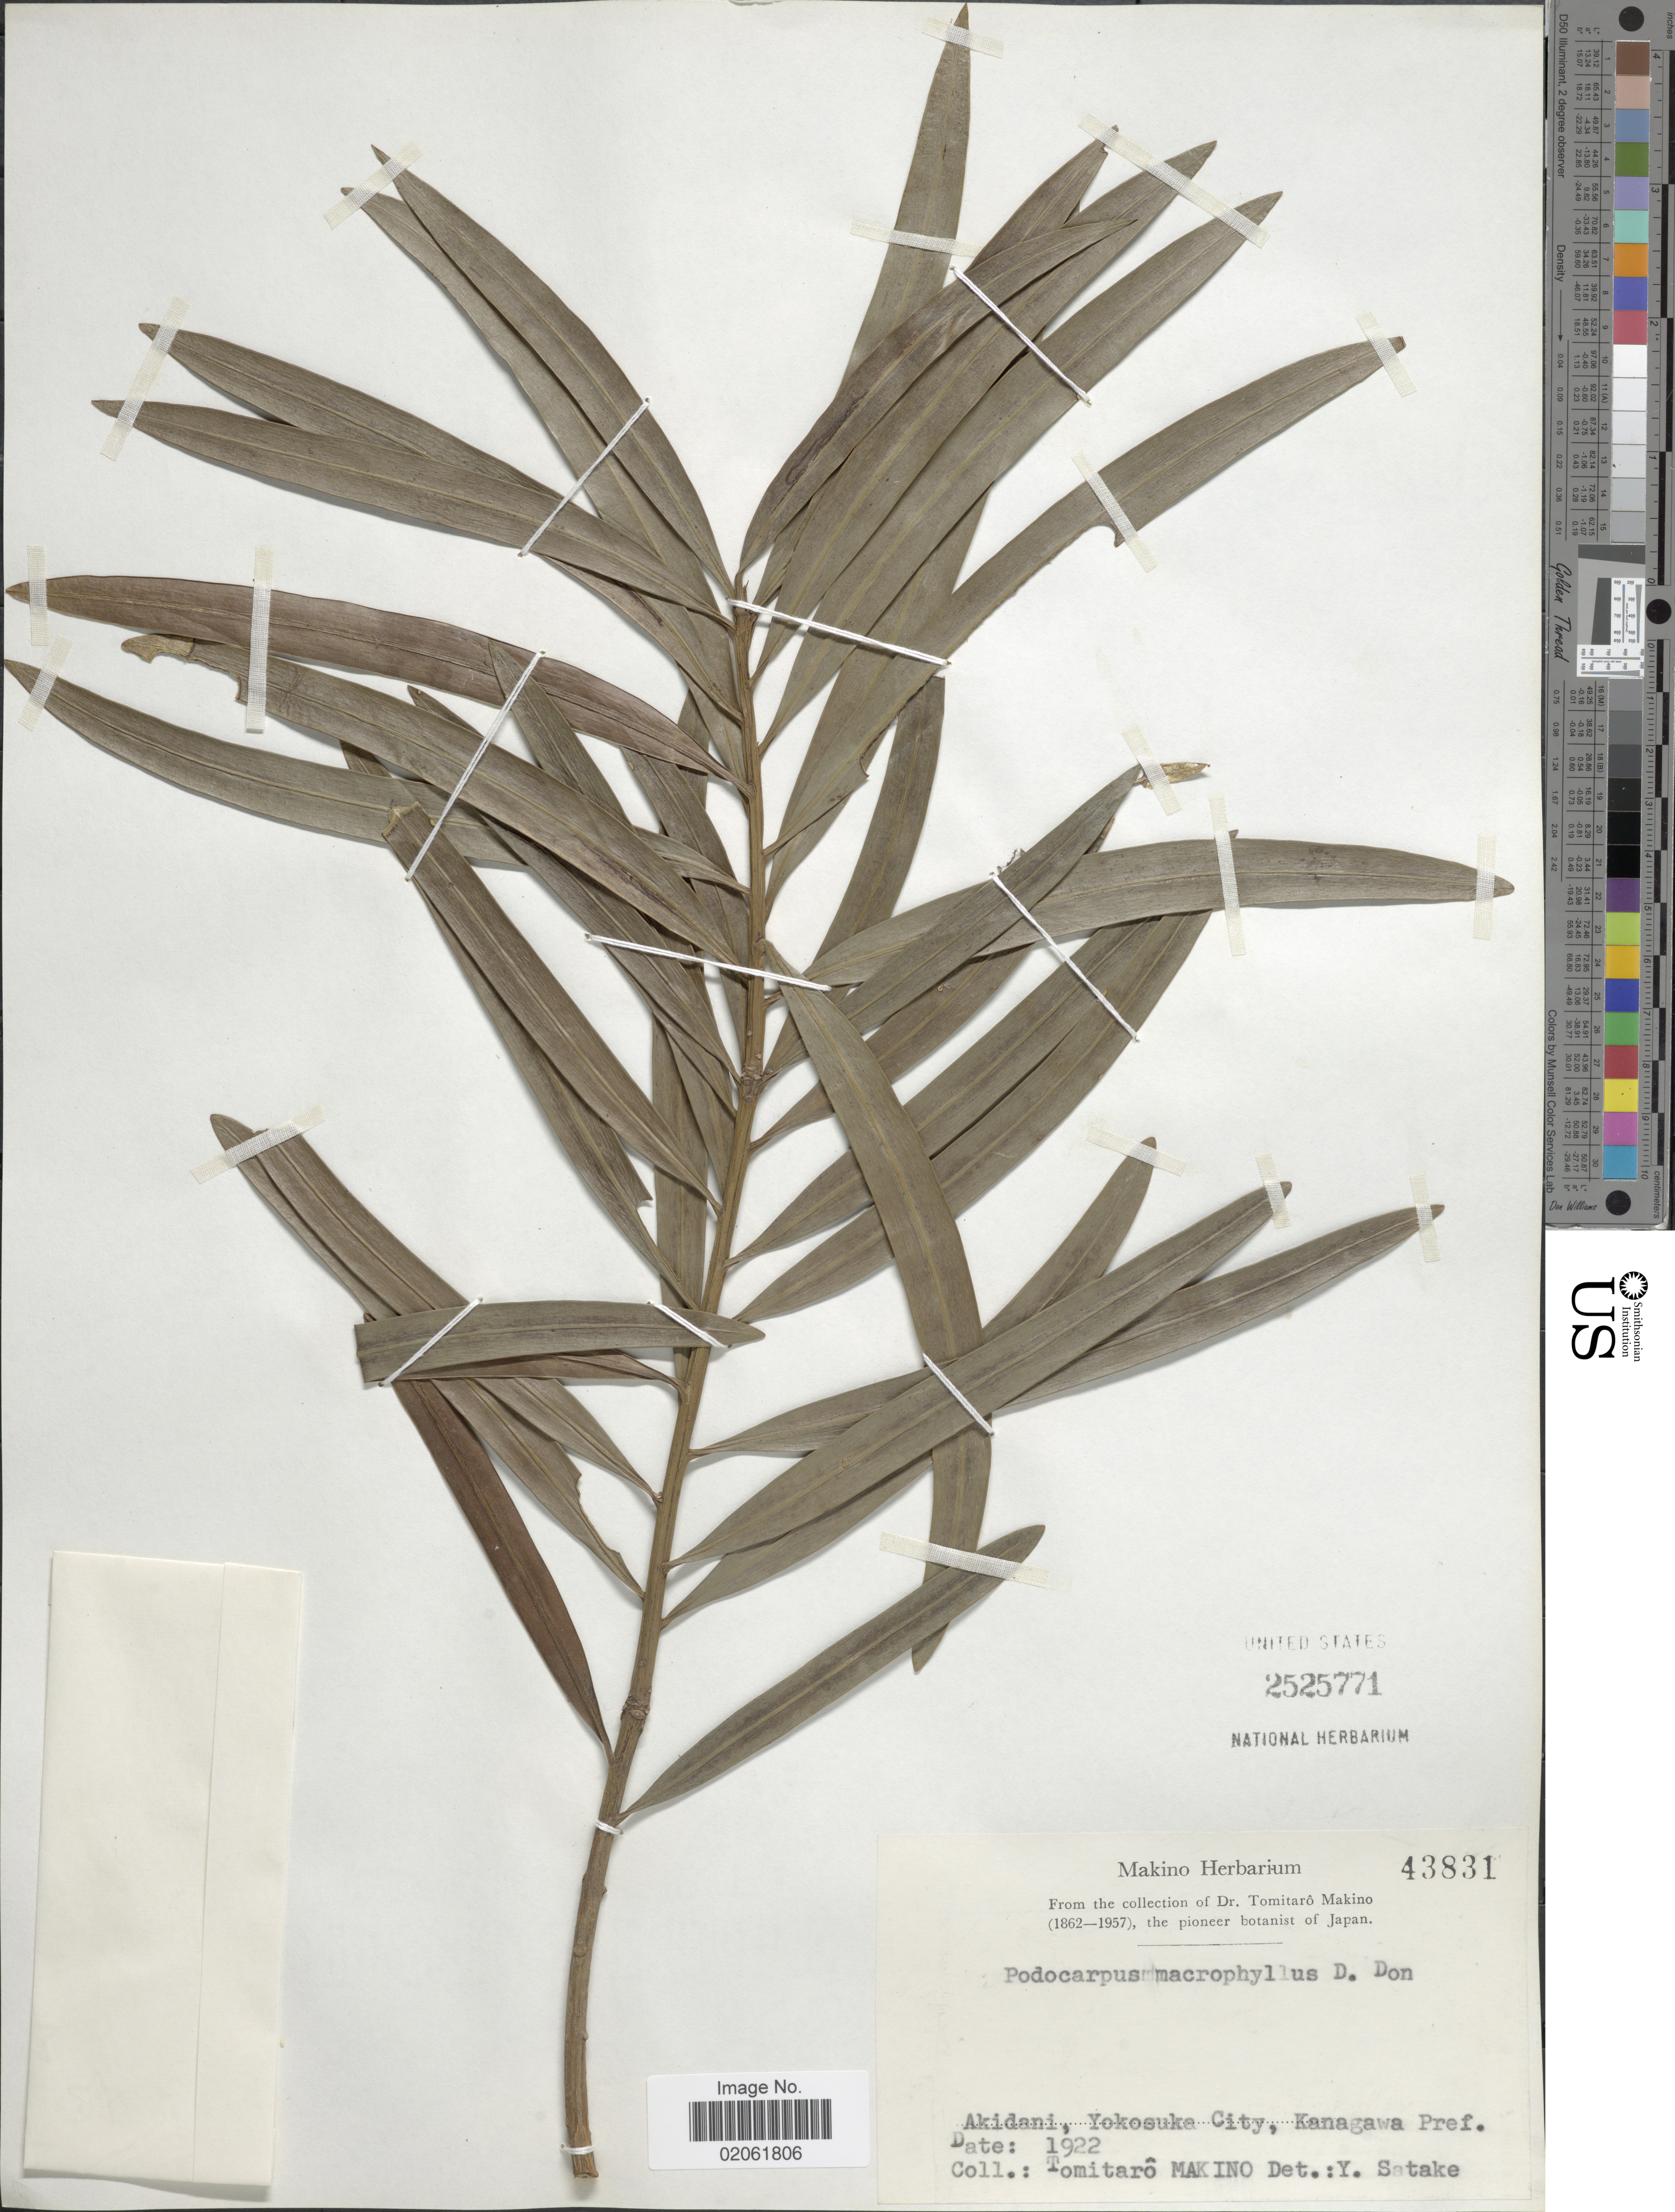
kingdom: Plantae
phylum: Tracheophyta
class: Pinopsida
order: Pinales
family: Podocarpaceae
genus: Podocarpus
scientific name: Podocarpus macrophyllus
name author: (Thunb.) Sweet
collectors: T. Makino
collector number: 43831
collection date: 1922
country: Japan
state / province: Kanagawa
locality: Akidani, Yokosuka City, Kanagawa Pref.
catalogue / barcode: US 2525771